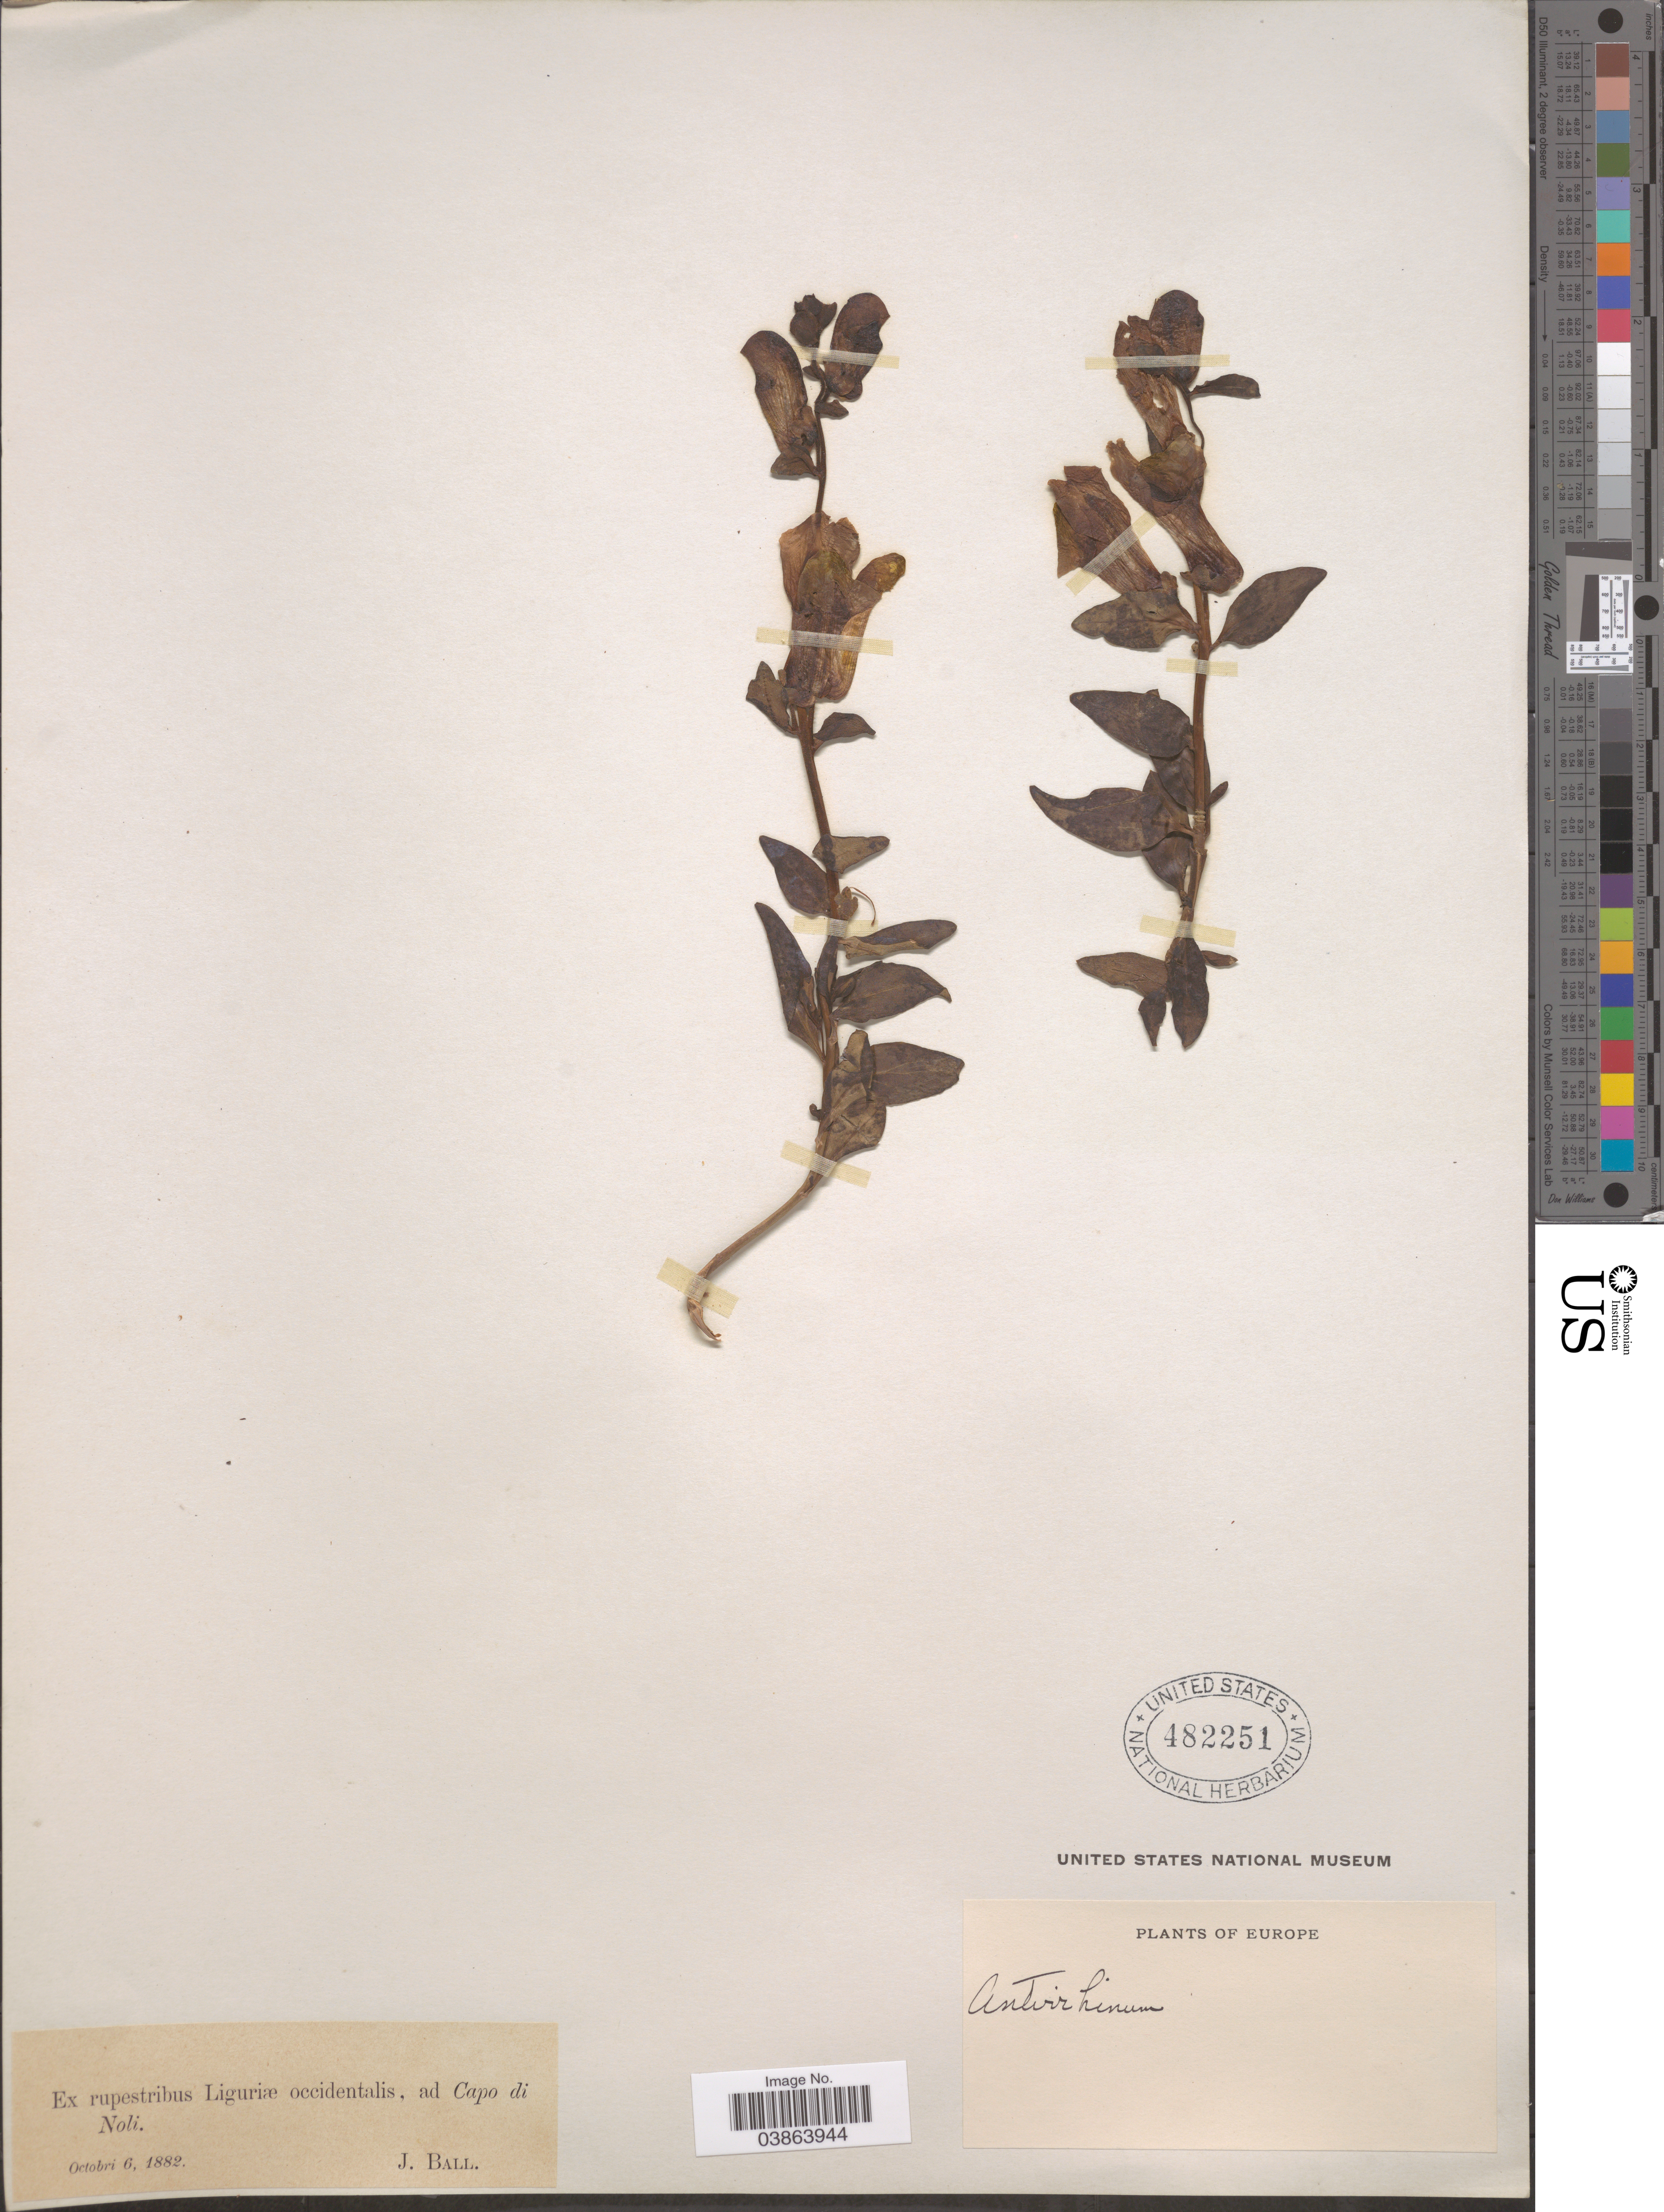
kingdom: Plantae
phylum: Tracheophyta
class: Magnoliopsida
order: Lamiales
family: Plantaginaceae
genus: Antirrhinum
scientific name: Antirrhinum sp.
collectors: J. Ball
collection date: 1882-10-06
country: Italy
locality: Europe. Ad Capo di Noli.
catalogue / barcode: US 482251